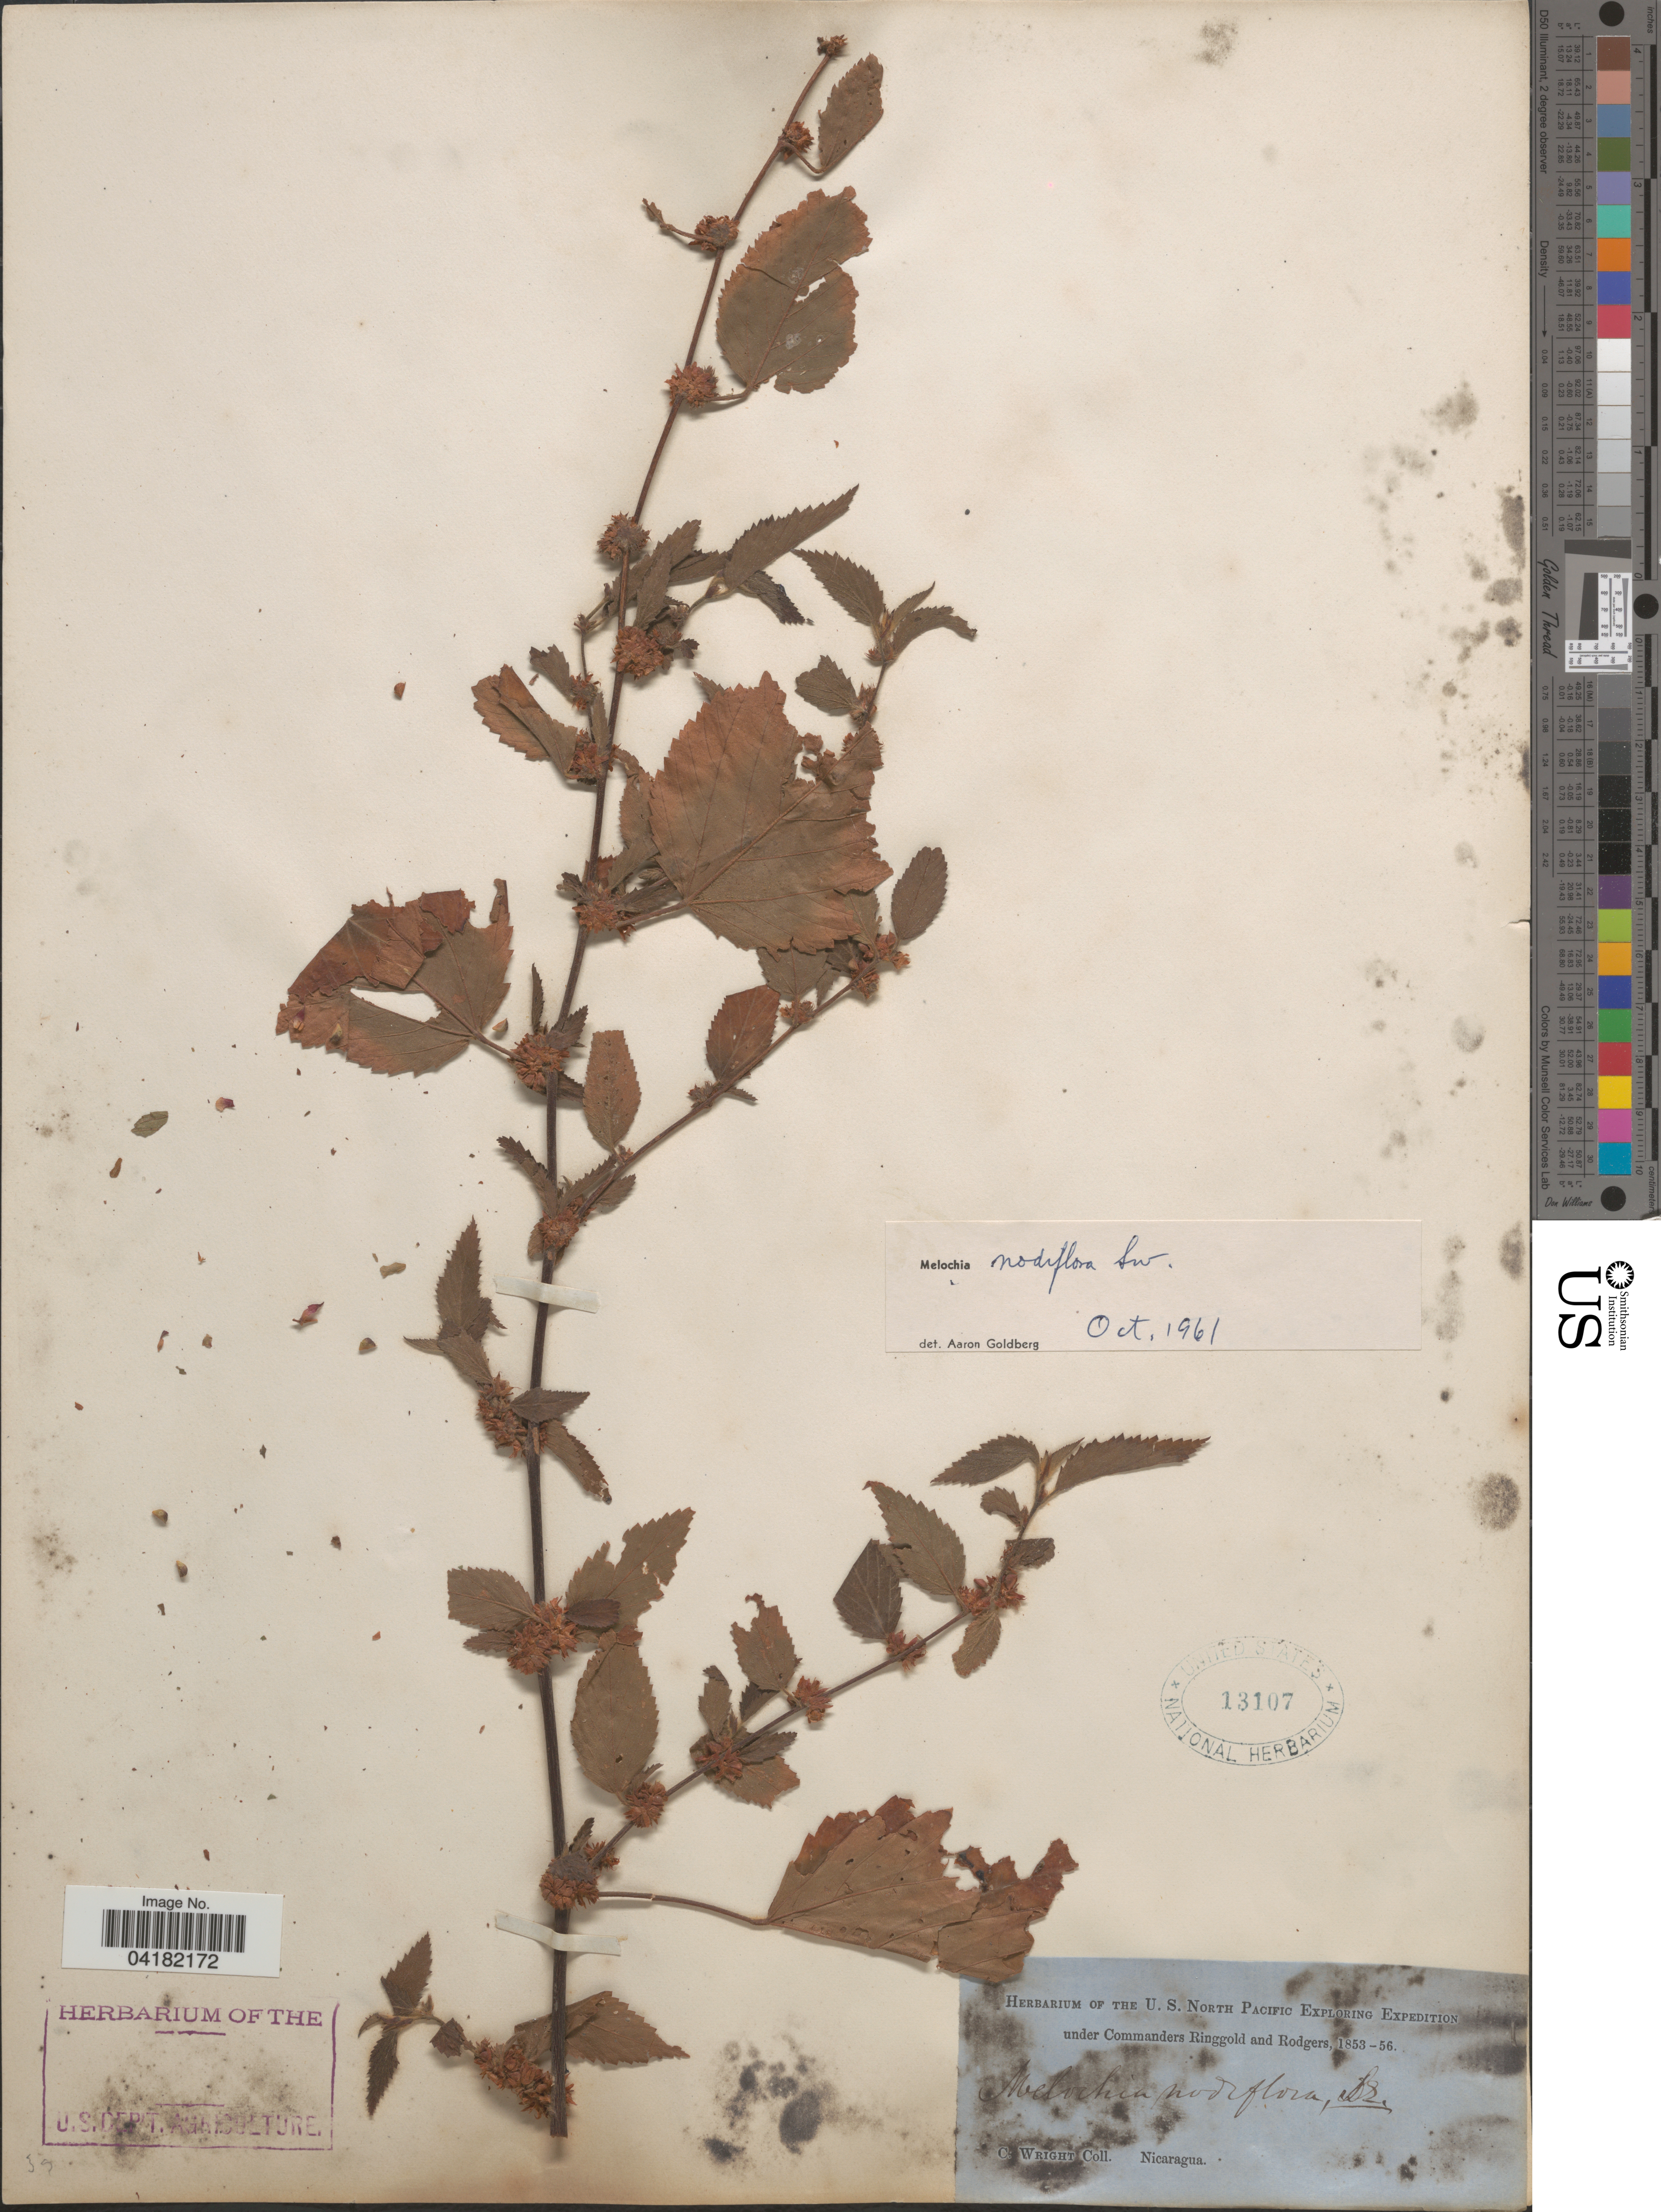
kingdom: Plantae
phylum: Tracheophyta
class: Magnoliopsida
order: Malvales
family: Malvaceae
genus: Melochia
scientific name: Melochia nodiflora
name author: Sw.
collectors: C. Wright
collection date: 1853/1856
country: Nicaragua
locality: The U. S. North Pacific Exploring Expedition.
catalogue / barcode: US 13107